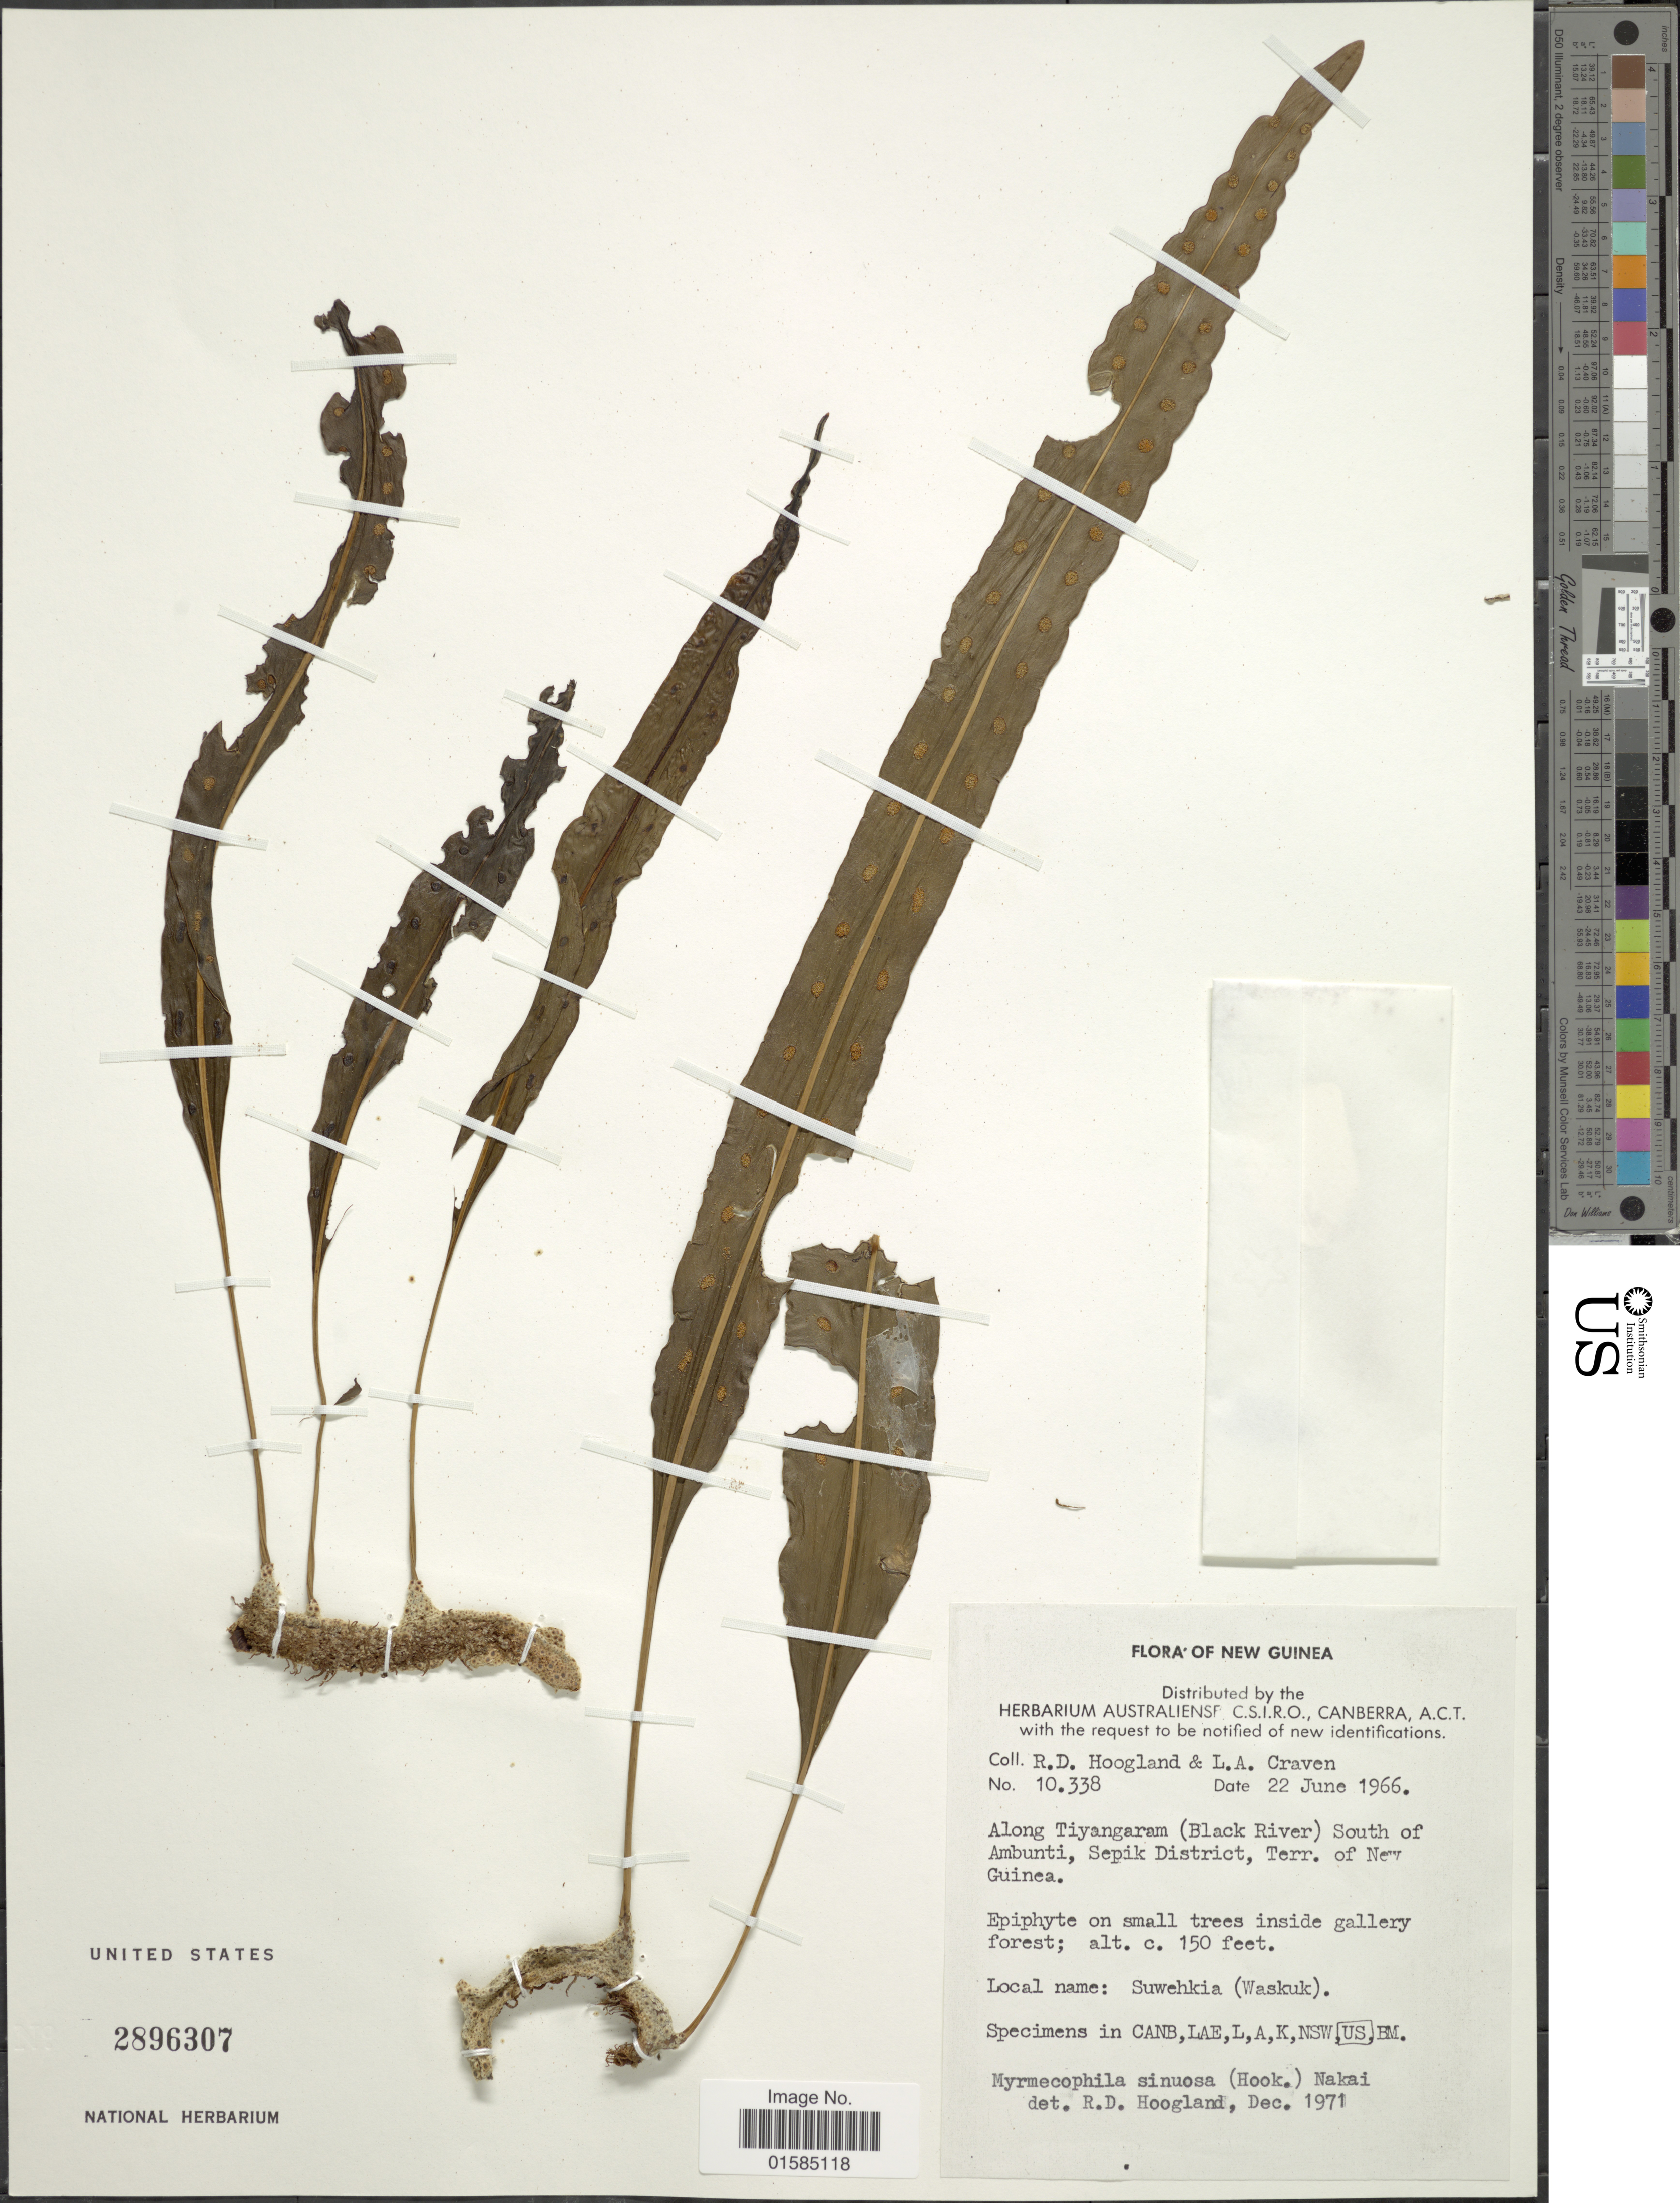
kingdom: Plantae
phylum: Tracheophyta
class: Polypodiopsida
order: Polypodiales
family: Polypodiaceae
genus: Lecanopteris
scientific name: Lecanopteris sinuosa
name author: (Wall. ex Hook.) Copel.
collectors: R. D. Hoogland & L. A. Craven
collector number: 10338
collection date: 1966-06-22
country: Papua New Guinea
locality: New Guinea, along Tiyangaram (Black River) South of Ambunti,Sepil District, Terr. of New Guinea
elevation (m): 46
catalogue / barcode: US 2896307